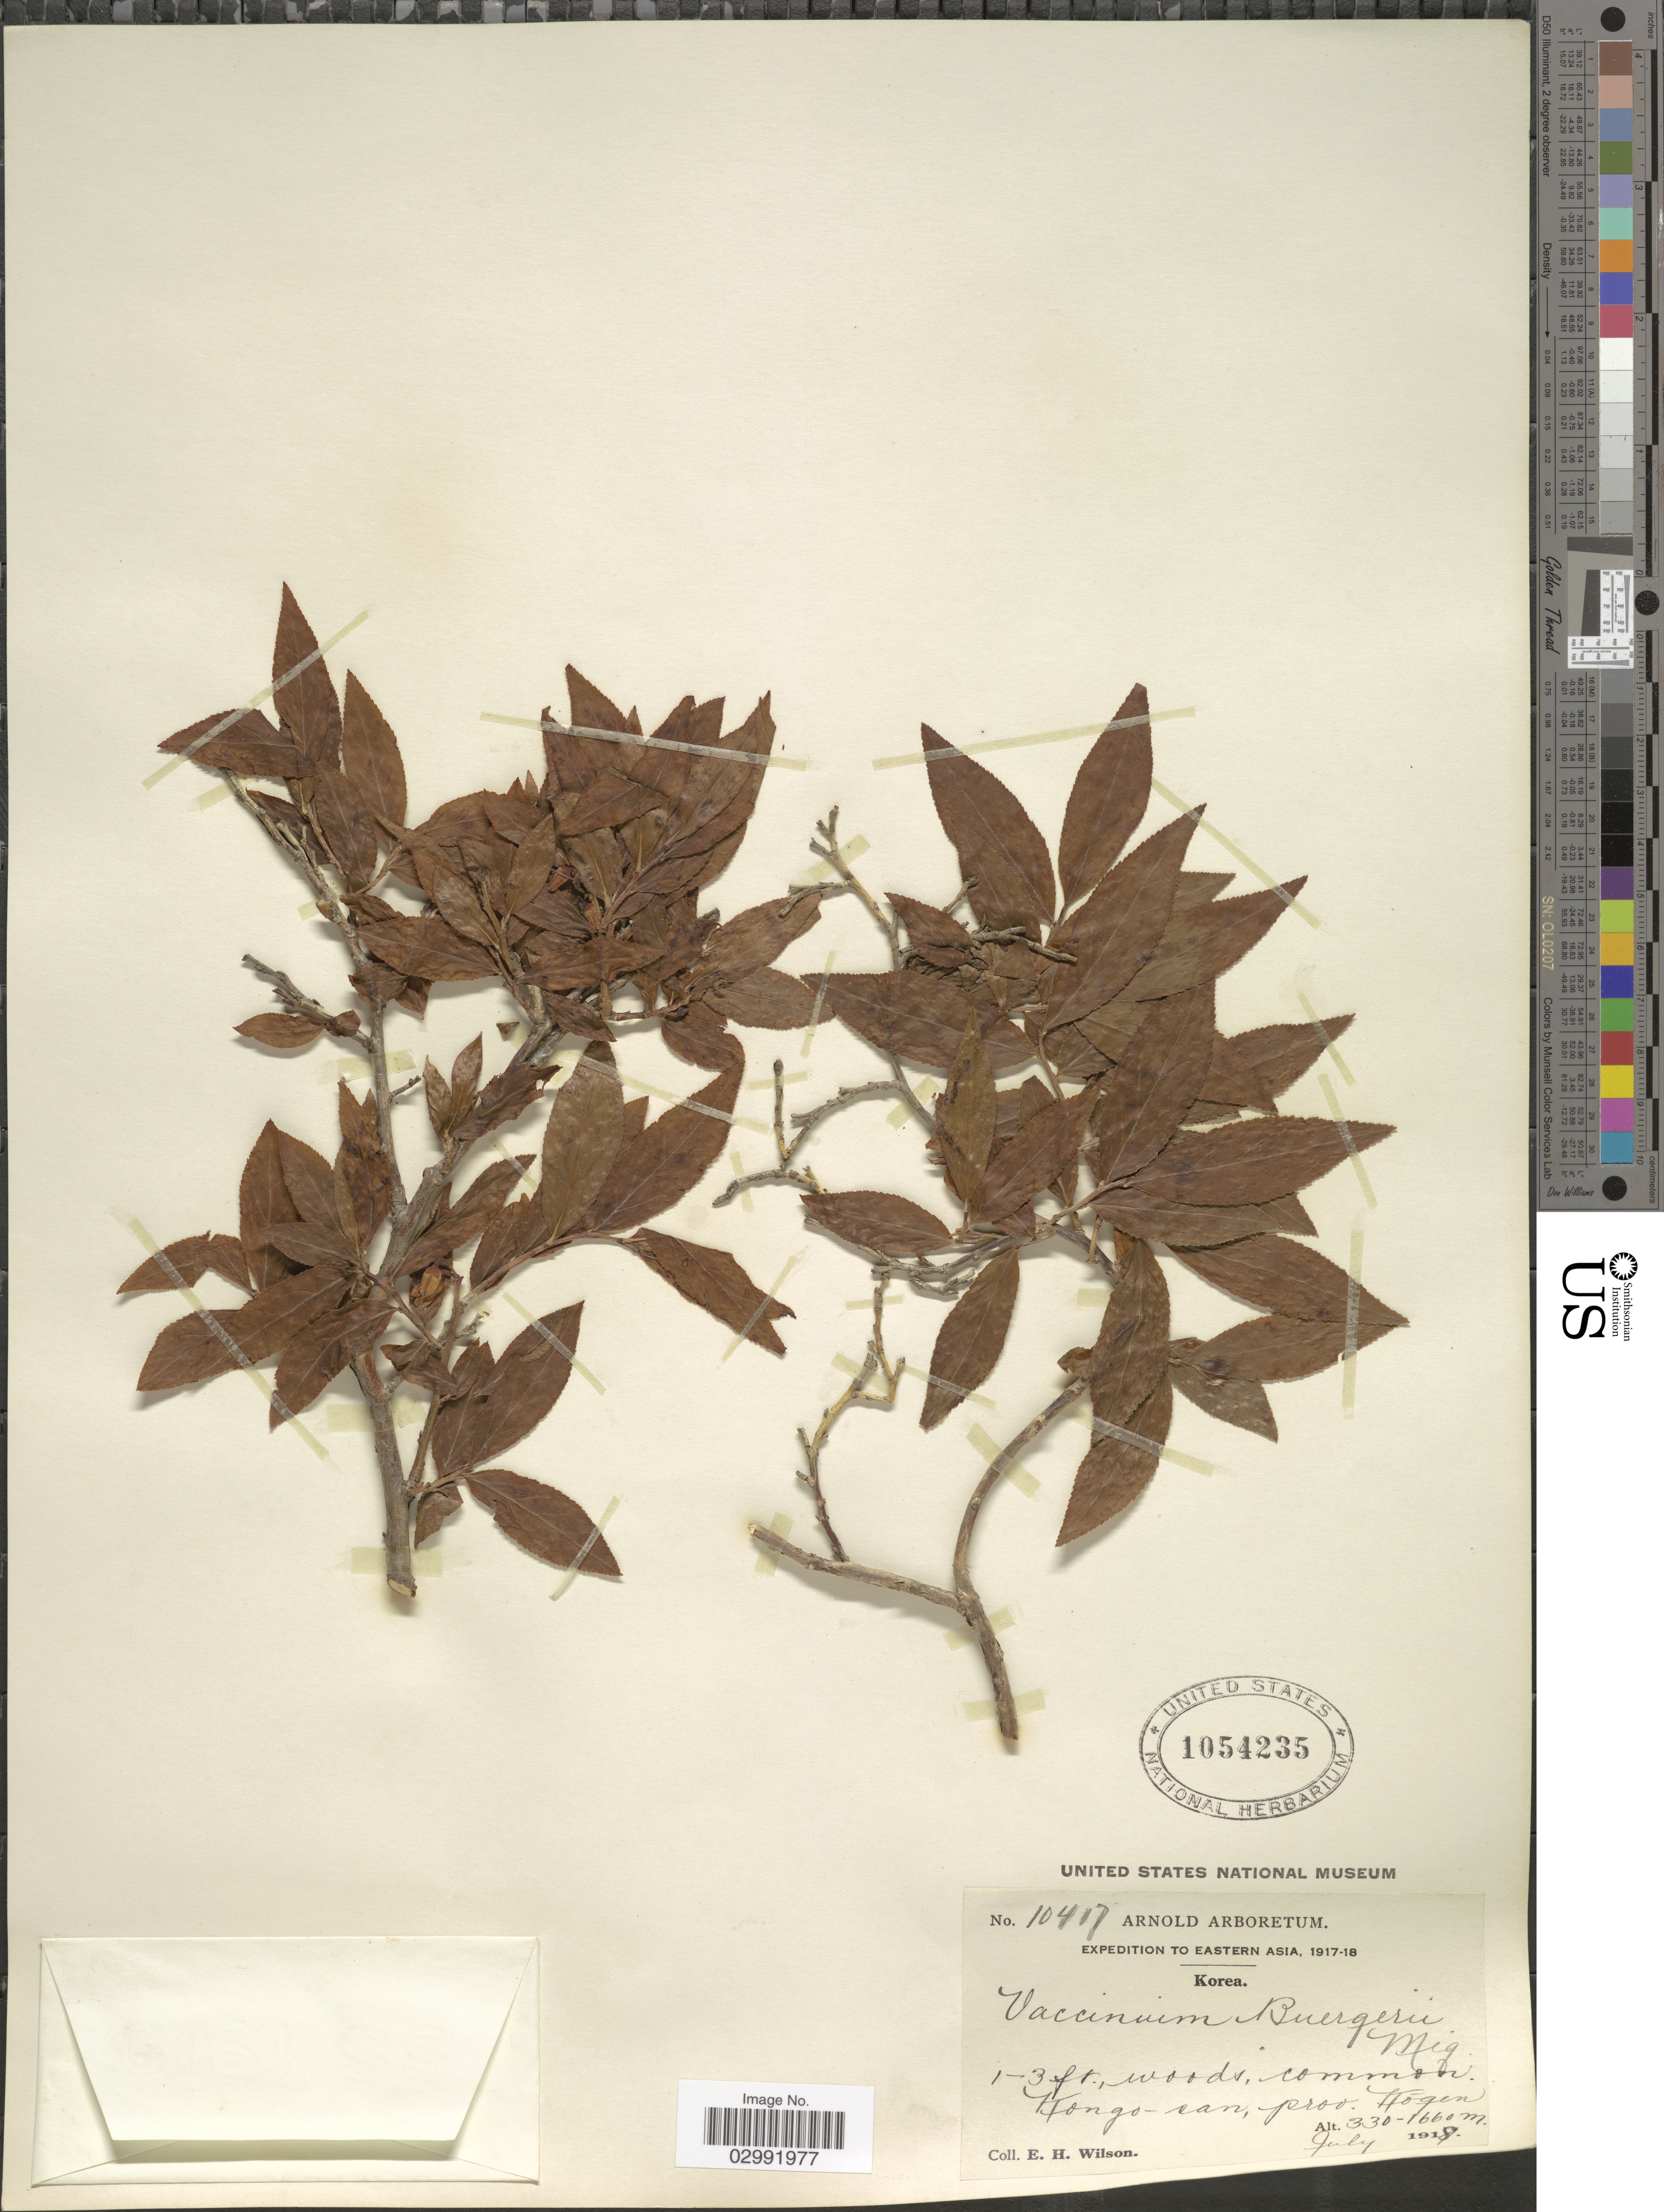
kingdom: Plantae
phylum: Tracheophyta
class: Magnoliopsida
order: Ericales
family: Ericaceae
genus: Vaccinium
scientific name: Vaccinium buergeri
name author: Miq.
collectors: E. Wilson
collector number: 10417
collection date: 1918-07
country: North Korea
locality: Eastern Asia, Korea. Kongo-san, prov. Kógen.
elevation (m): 330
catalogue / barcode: US 1054235